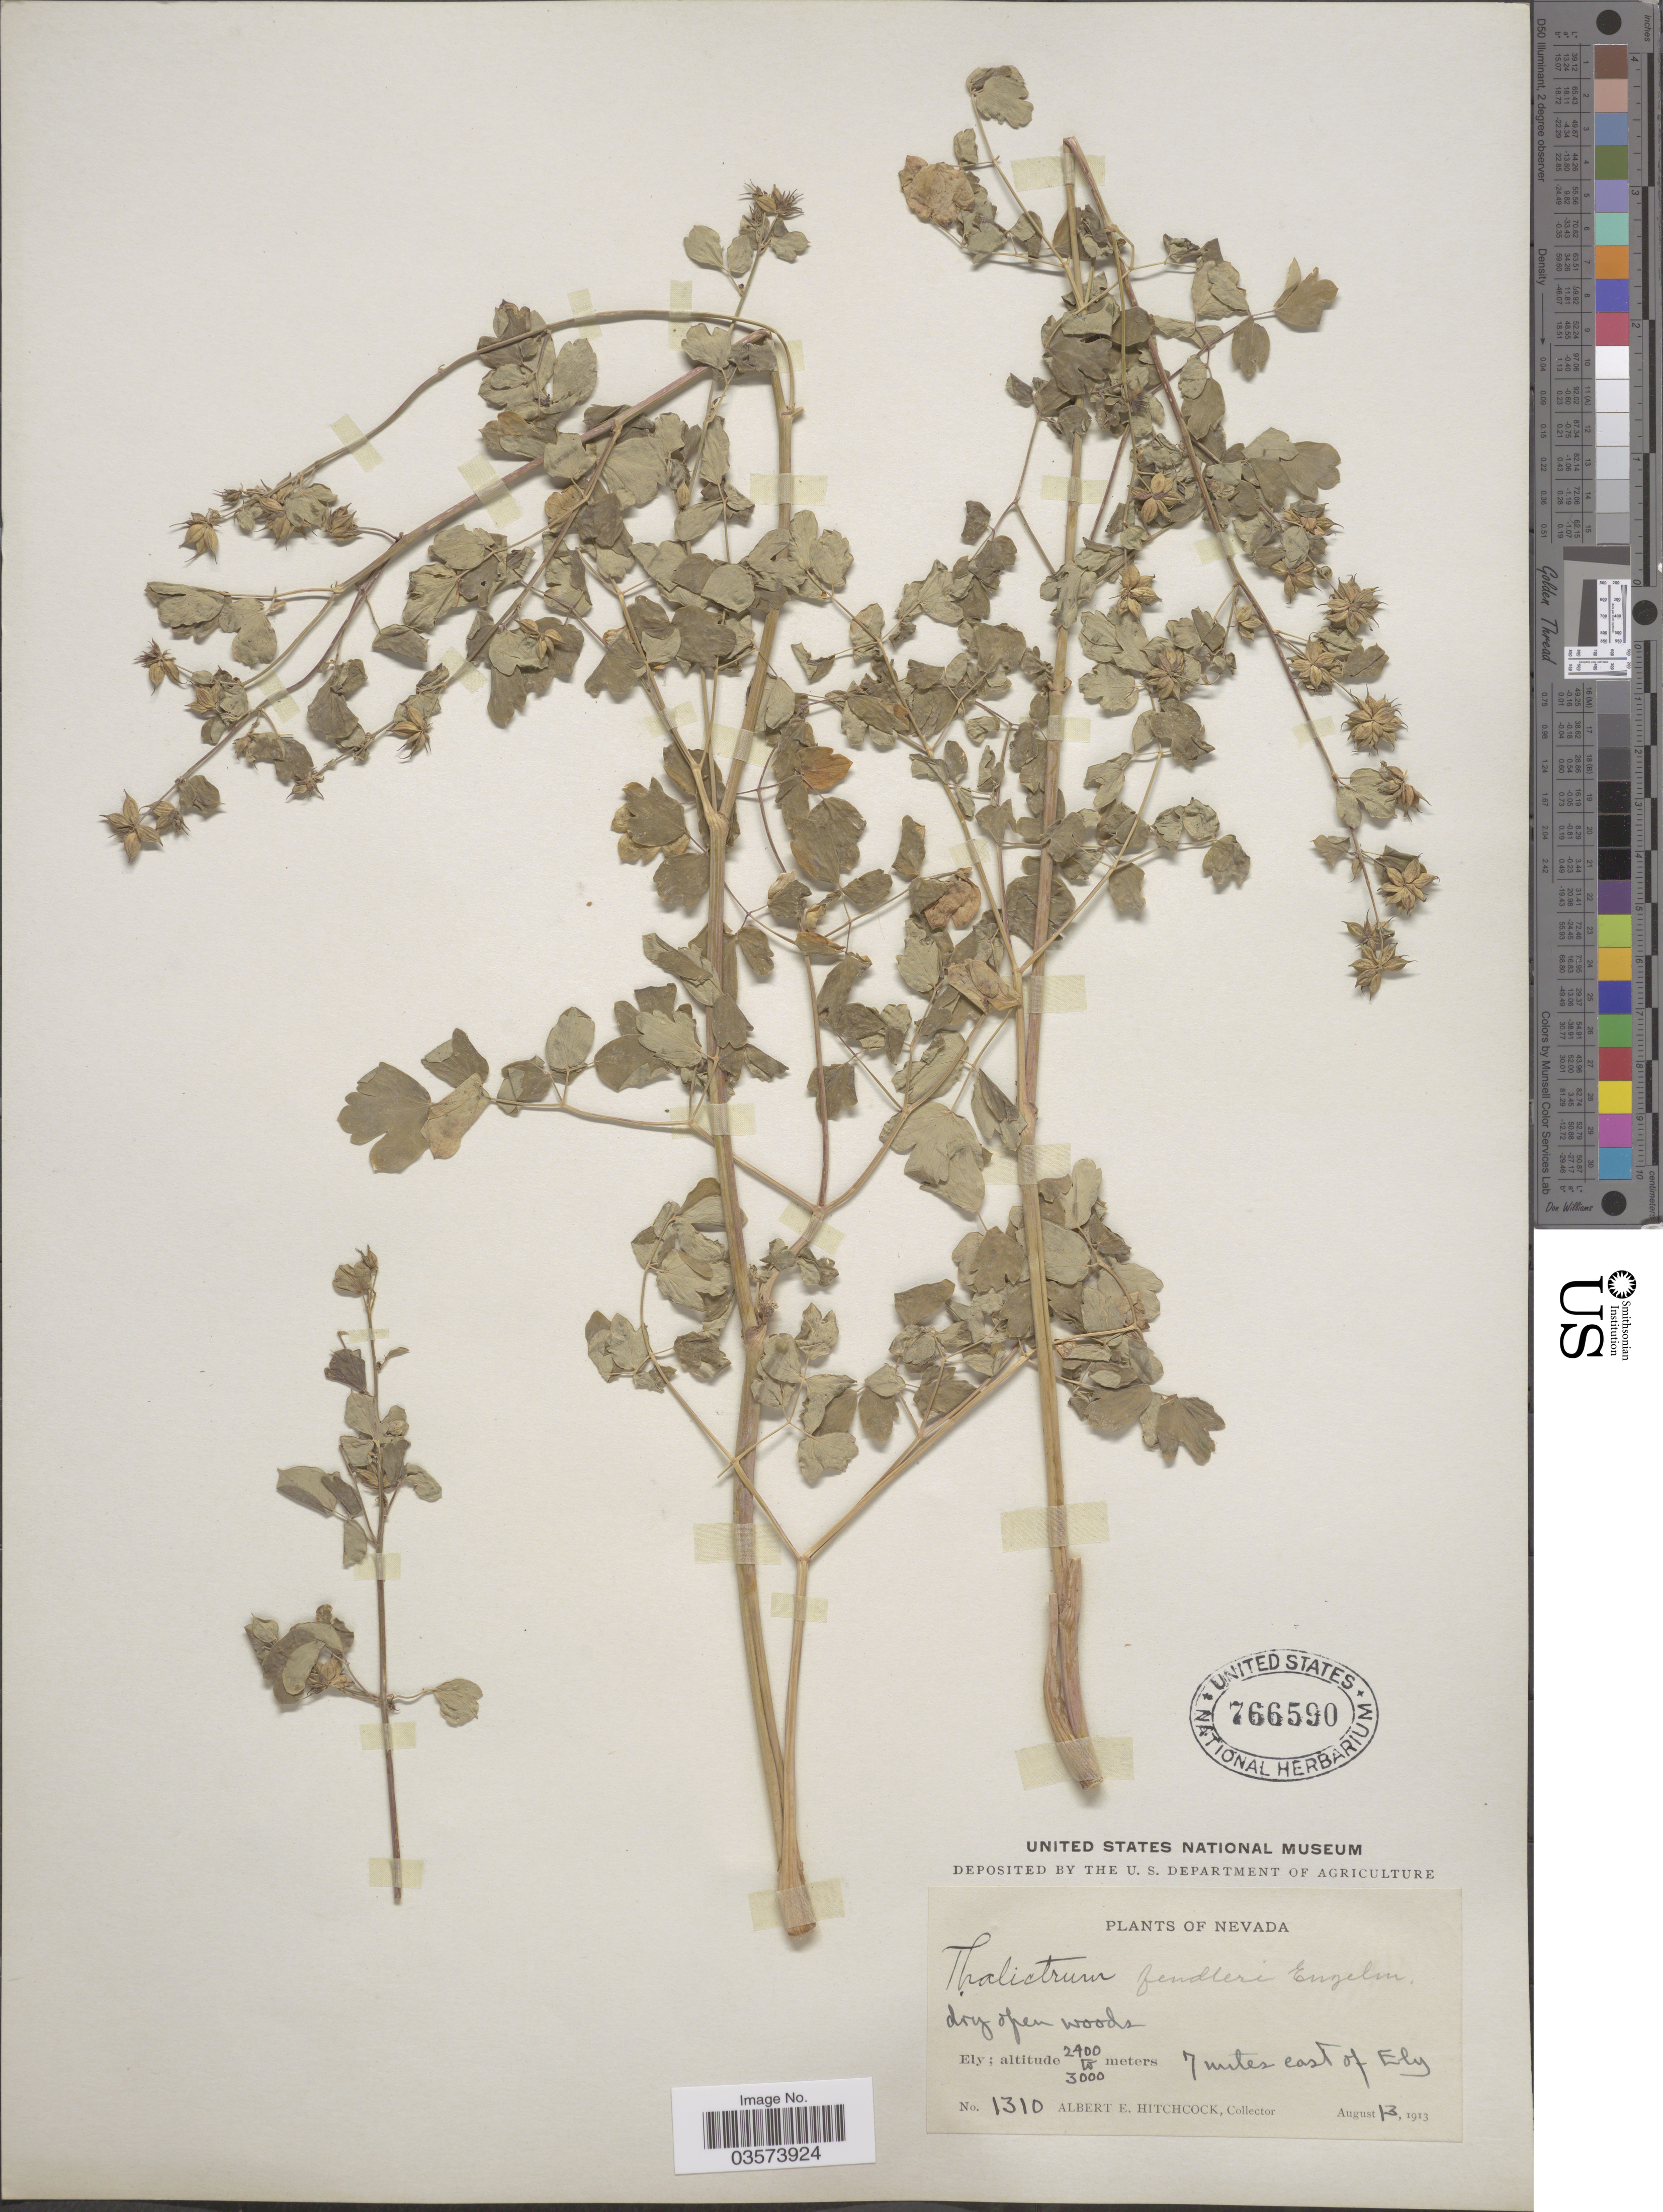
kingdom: Plantae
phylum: Tracheophyta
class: Magnoliopsida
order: Ranunculales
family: Ranunculaceae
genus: Thalictrum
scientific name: Thalictrum fendleri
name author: Engelm. ex A. Gray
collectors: A. Hitchcock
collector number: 1310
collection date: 1913-08-13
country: United States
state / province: Nevada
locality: Dry open woods. Ely. 7 miles east of Ely.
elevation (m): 2400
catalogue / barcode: US 766590